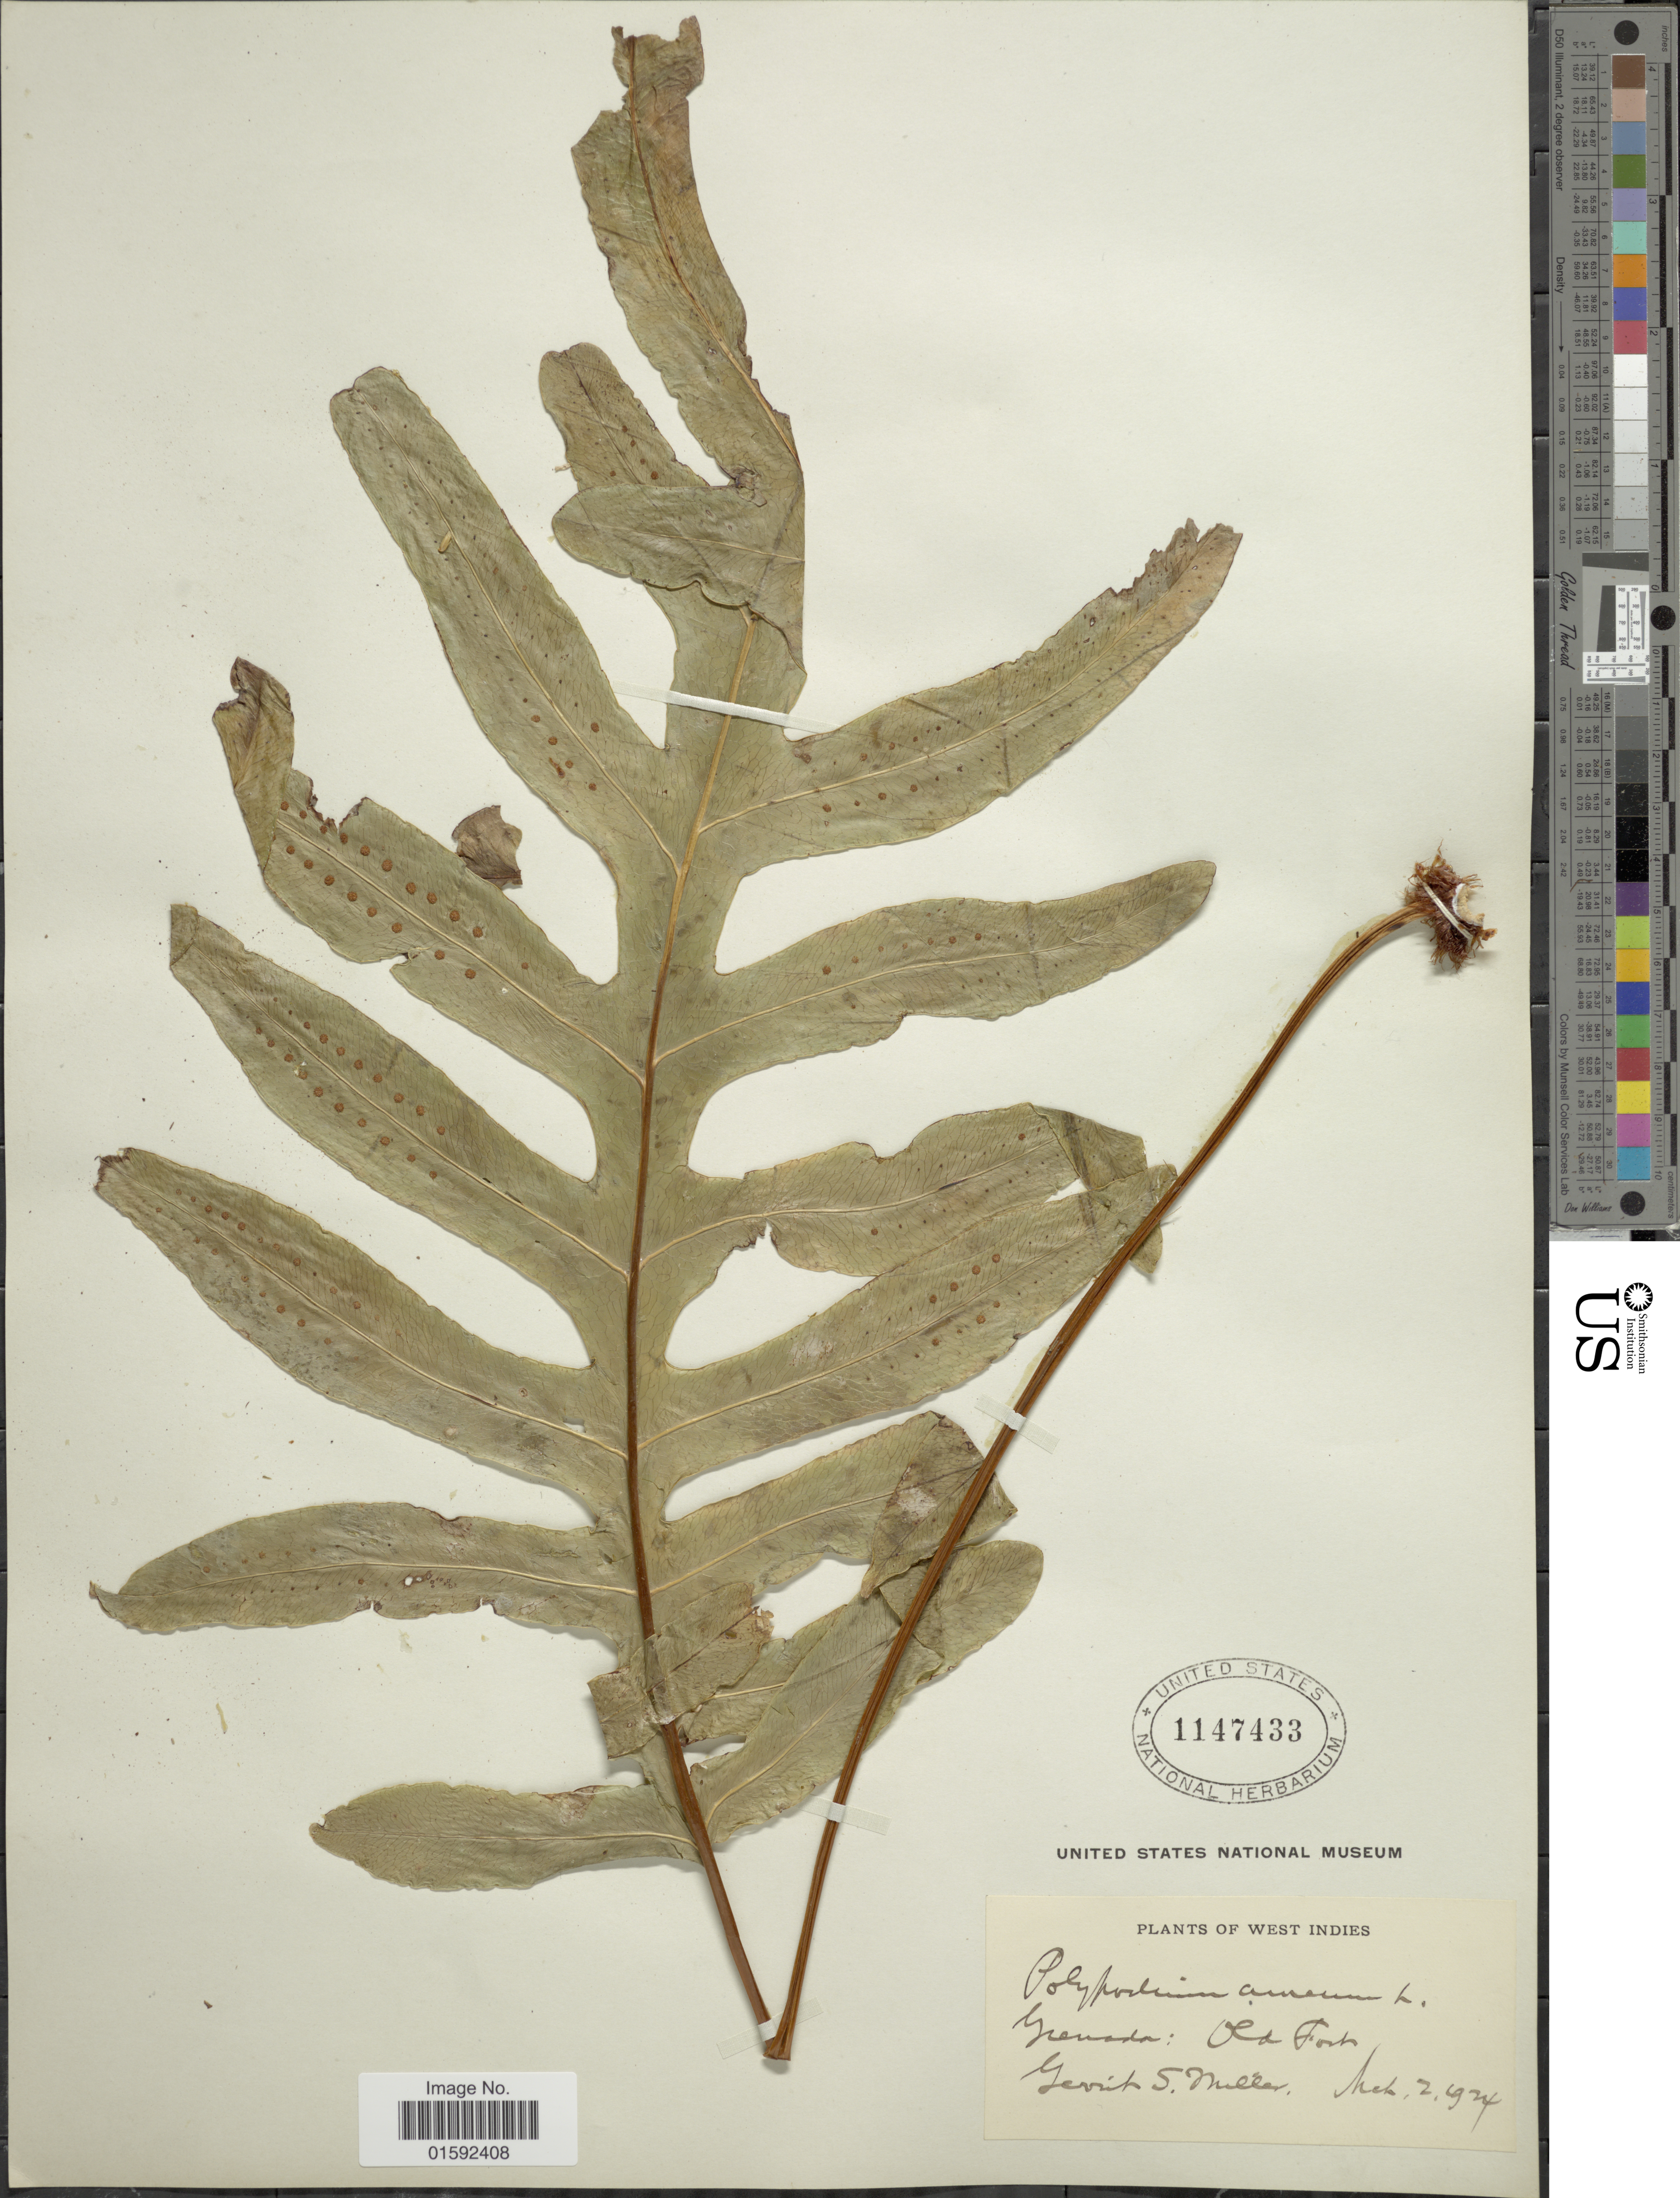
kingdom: Plantae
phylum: Tracheophyta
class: Polypodiopsida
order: Polypodiales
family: Polypodiaceae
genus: Phlebodium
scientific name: Phlebodium aureum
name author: (L.) J. Sm.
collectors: G. S. Miller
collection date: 1924-03-02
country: Grenada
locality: West Indies, Grenada: Old Fort.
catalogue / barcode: US 1147433